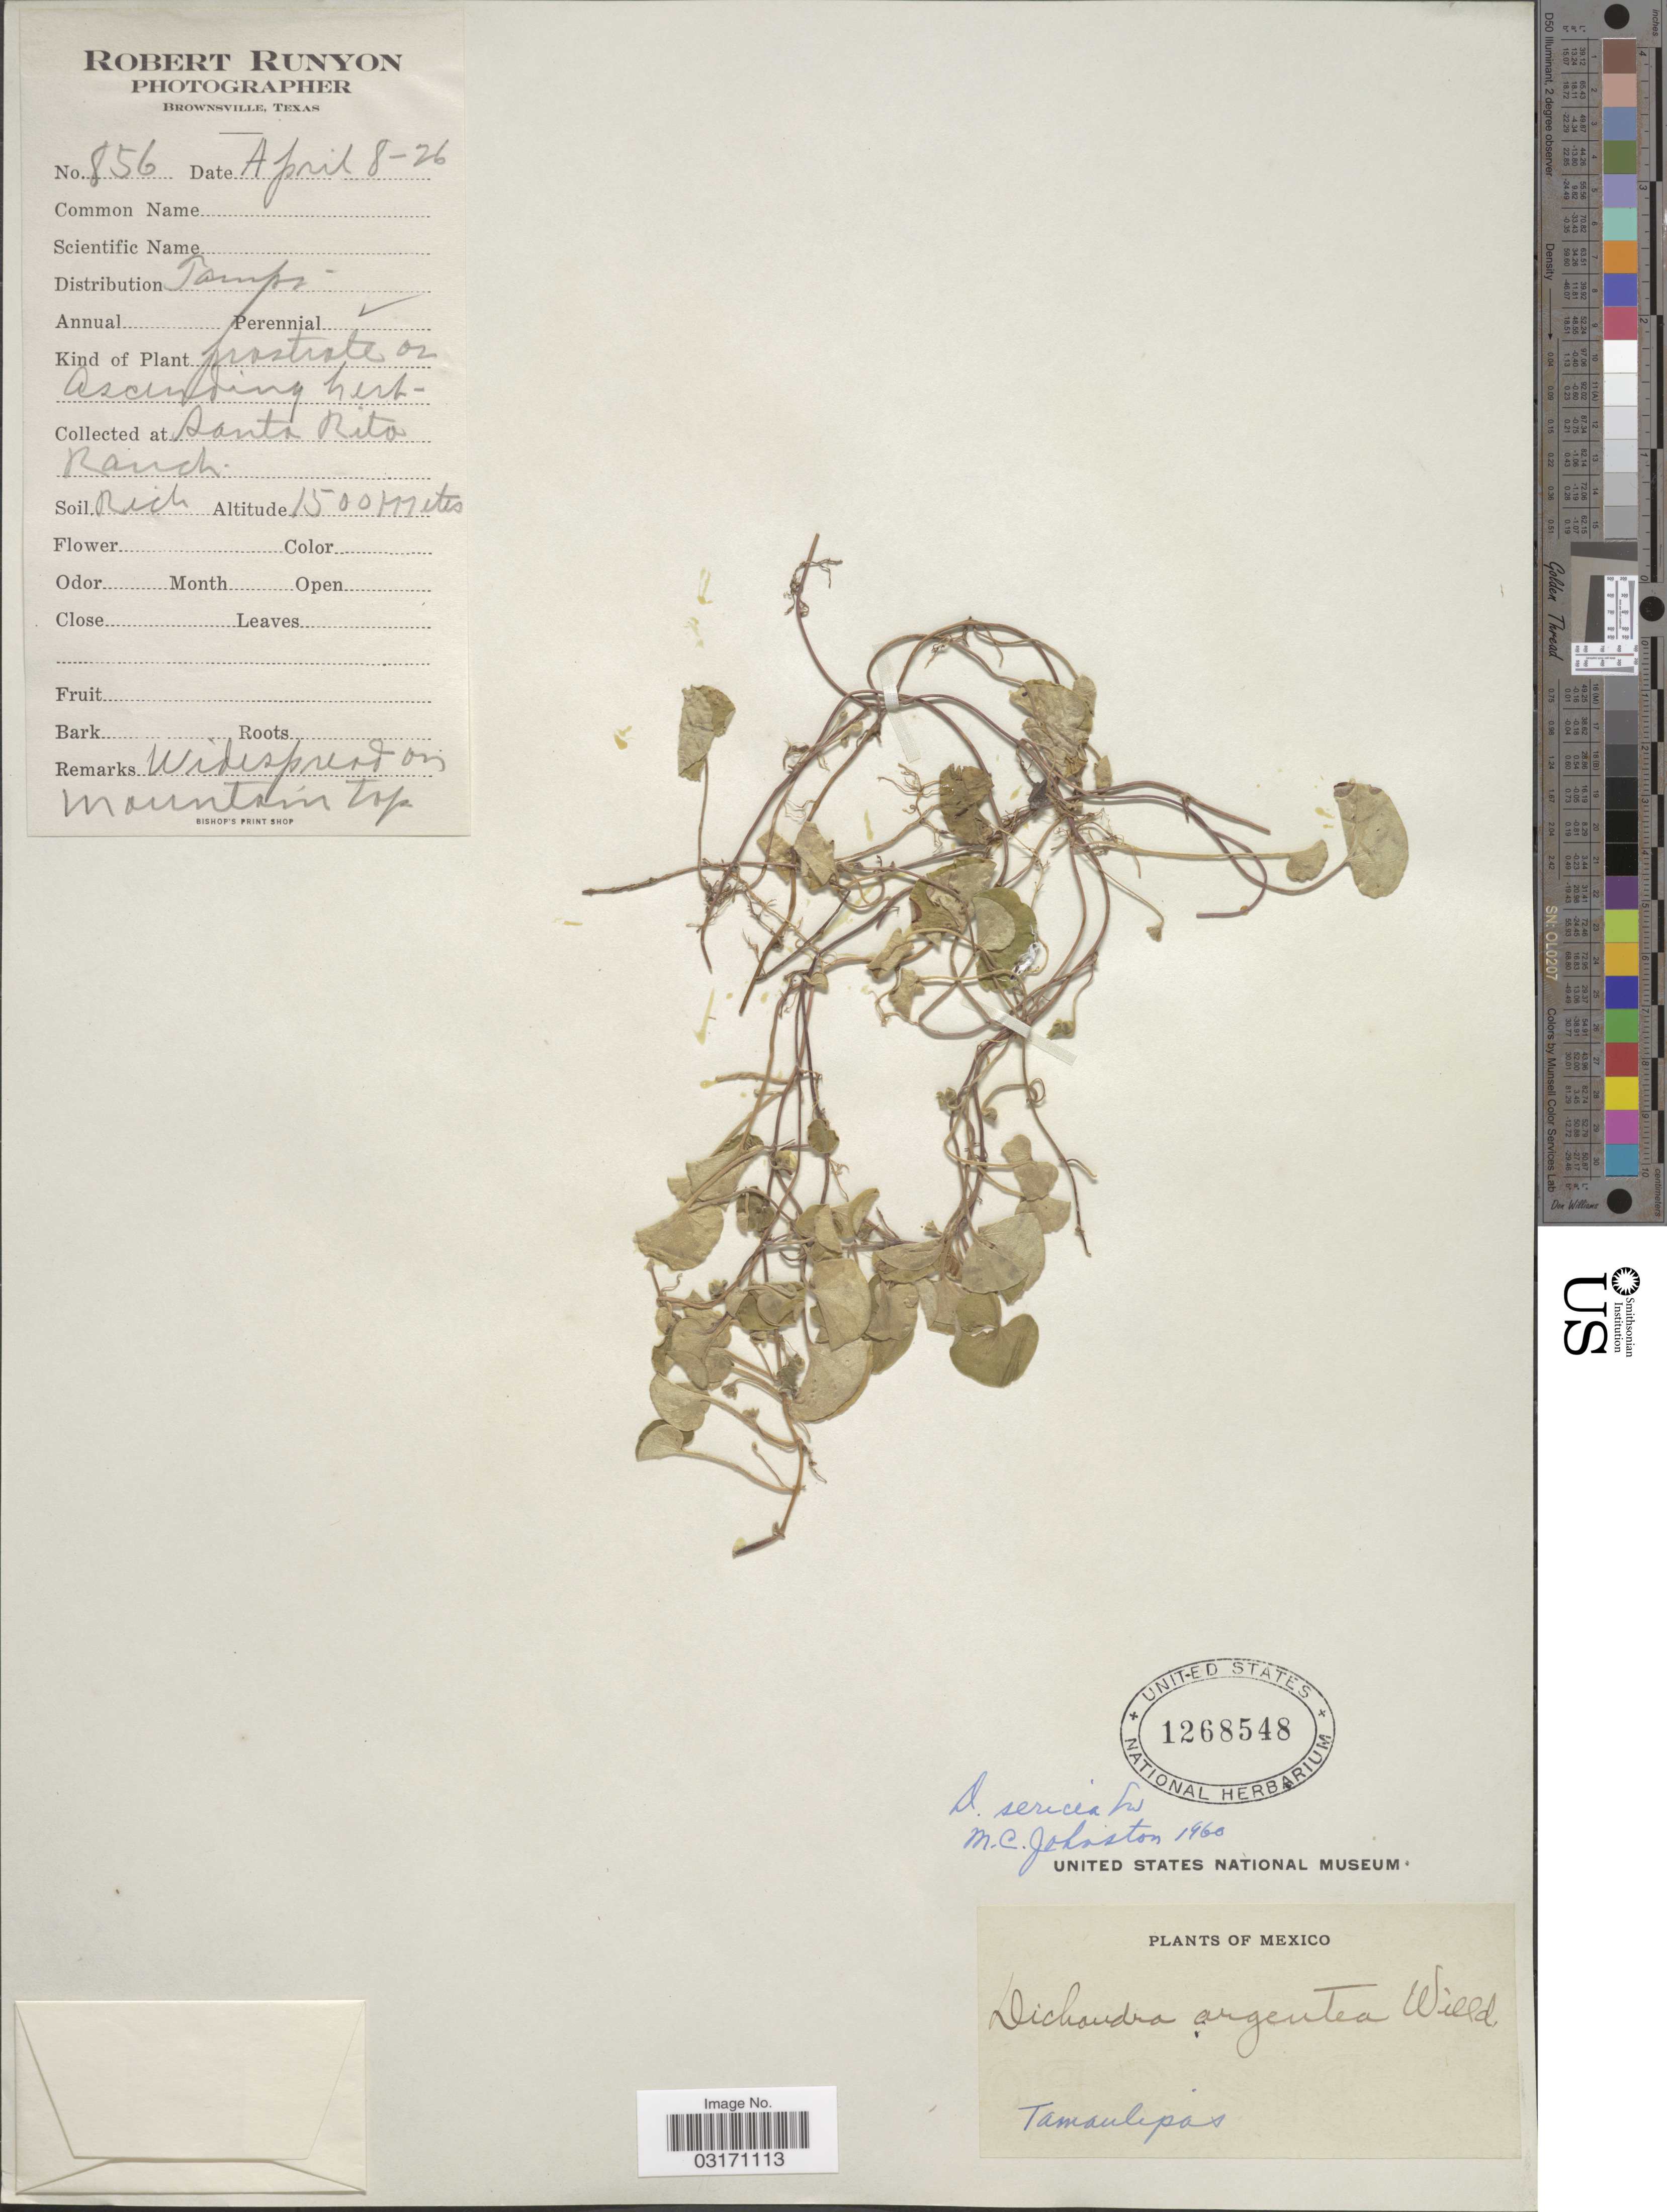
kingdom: Plantae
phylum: Tracheophyta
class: Magnoliopsida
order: Solanales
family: Convolvulaceae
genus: Dichondra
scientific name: Dichondra sericea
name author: Sw.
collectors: R. Runyon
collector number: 856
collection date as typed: Transcribed d/m/y: 8/4/26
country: Mexico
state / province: Tamaulipas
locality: Santa Rita Ranch.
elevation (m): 1500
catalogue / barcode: US 1268548